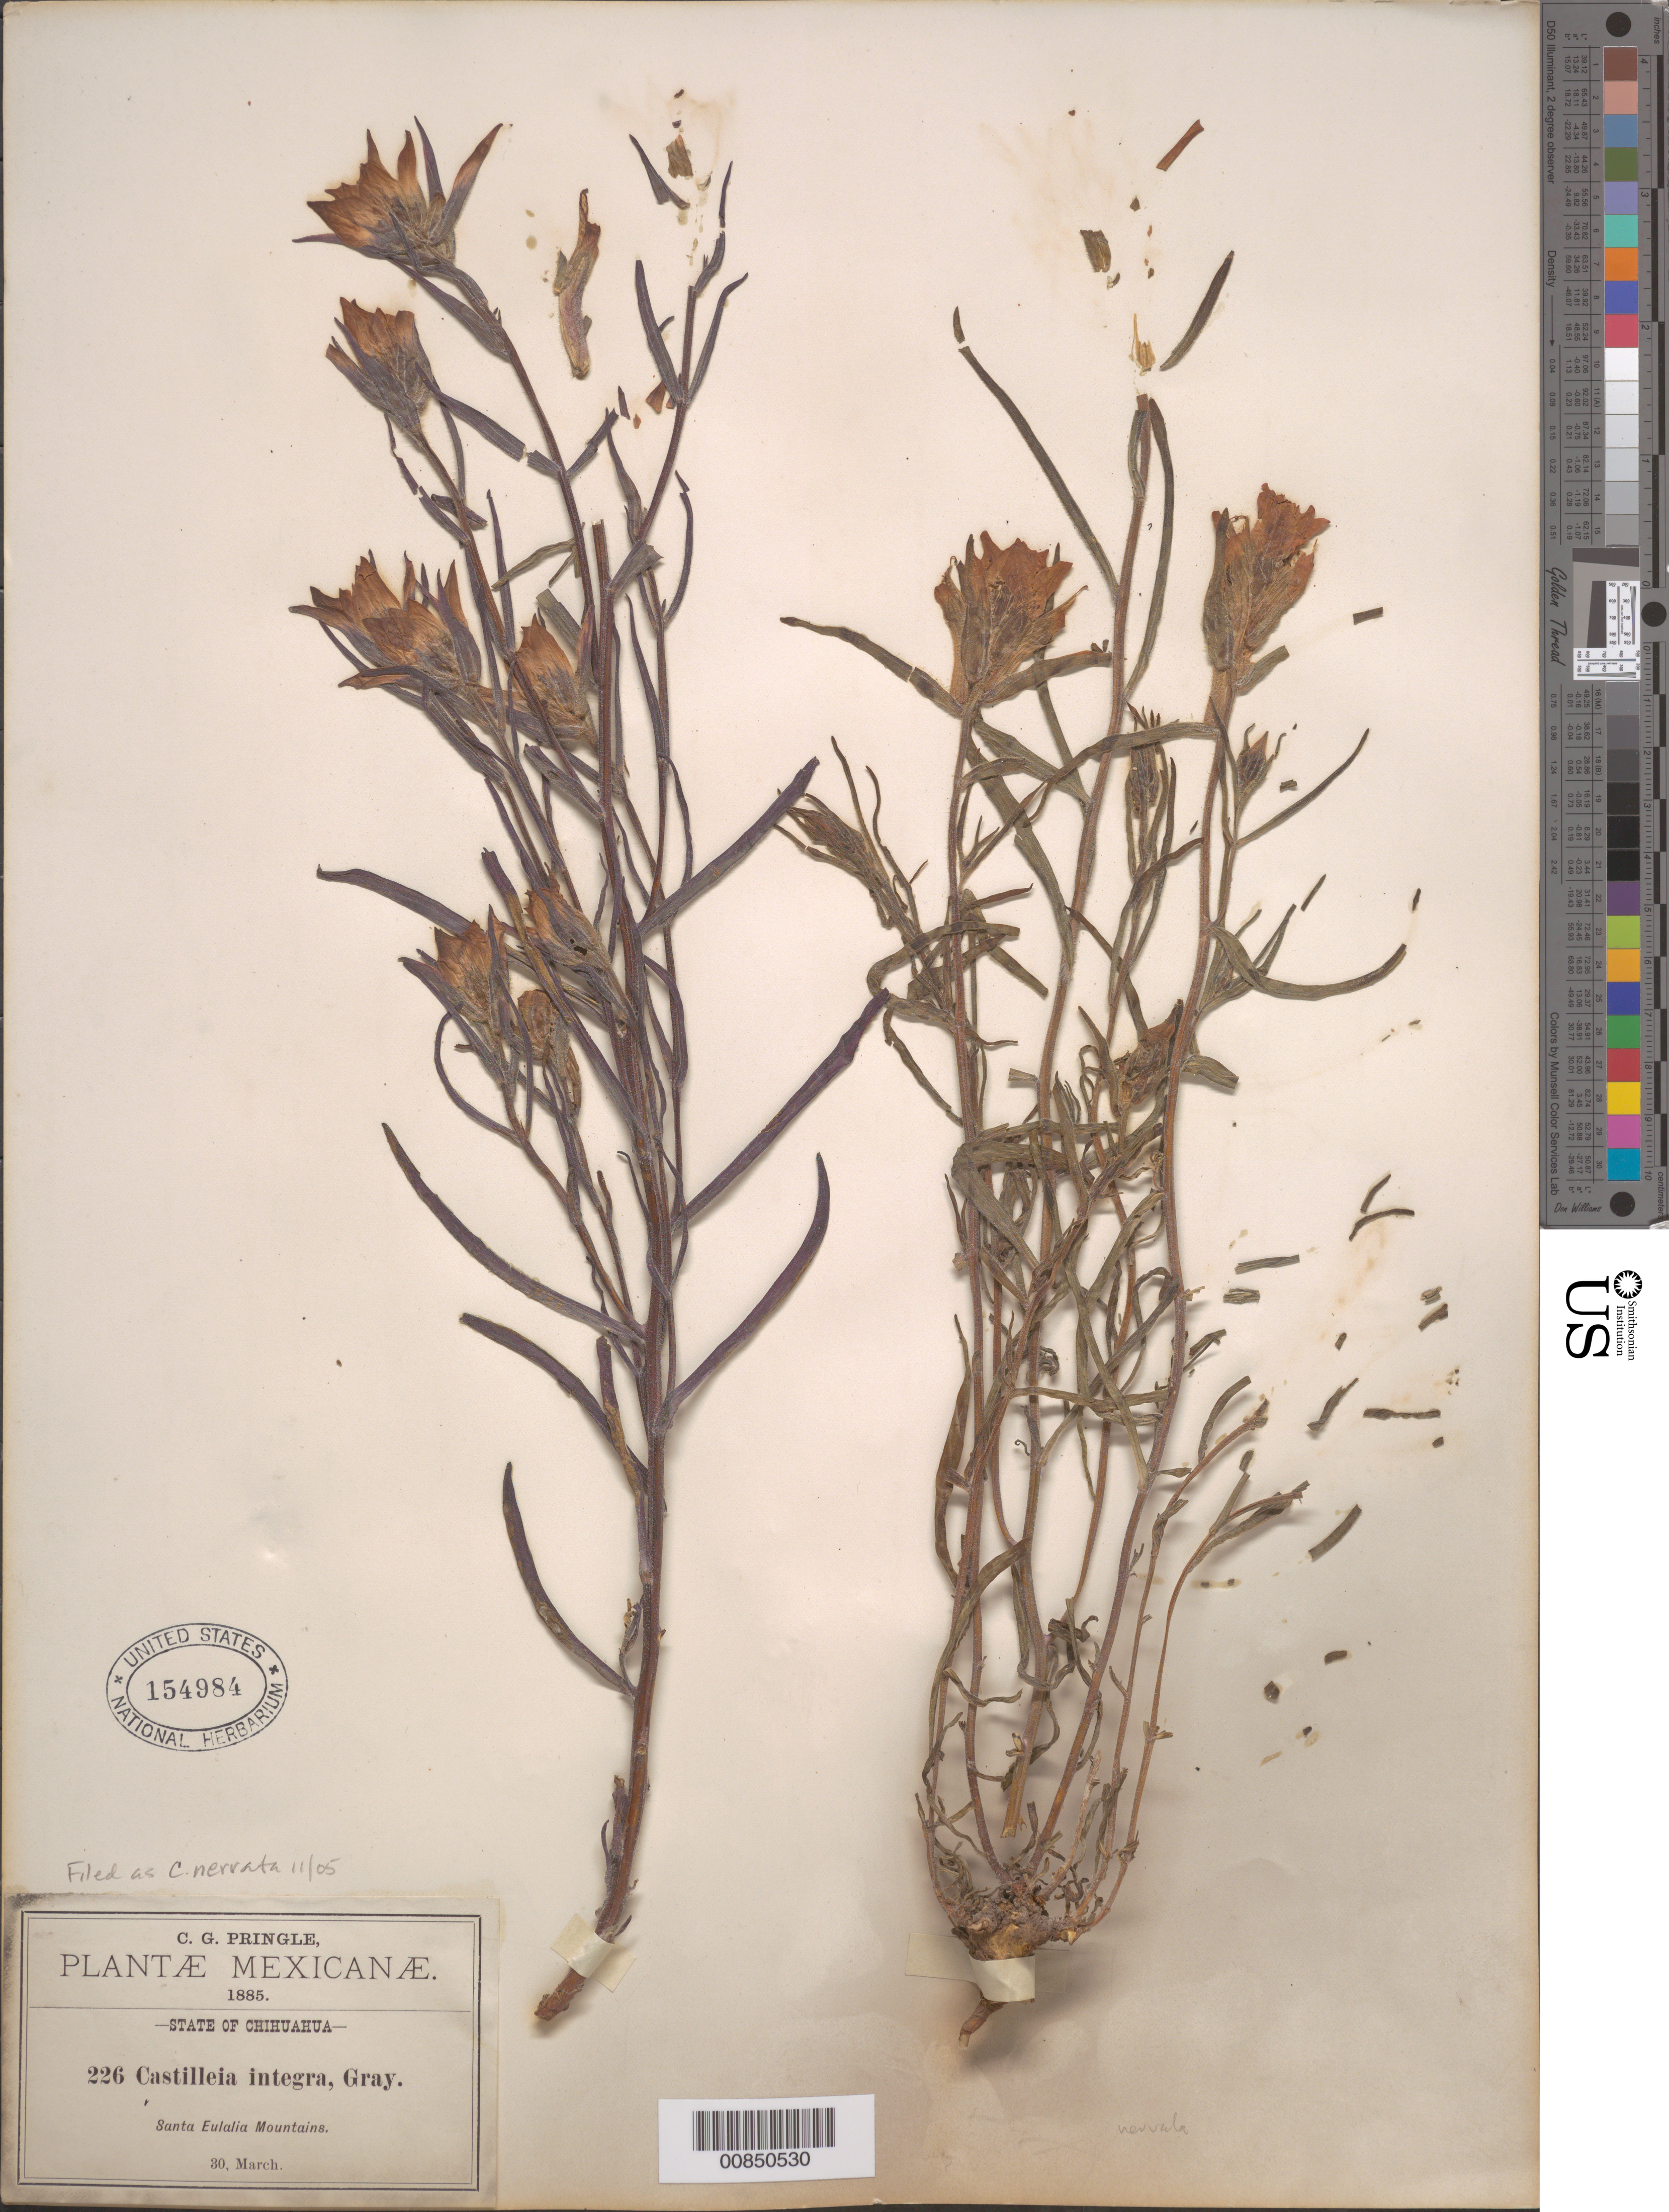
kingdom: Plantae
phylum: Tracheophyta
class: Magnoliopsida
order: Lamiales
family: Orobanchaceae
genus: Castilleja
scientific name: Castilleja nervata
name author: Eastw.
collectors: C. G. Pringle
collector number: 226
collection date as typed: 30 Mar 1885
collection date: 1885-03-30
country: Mexico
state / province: Chihuahua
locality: Sta. Eulalia Mountains.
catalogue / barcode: US 154984